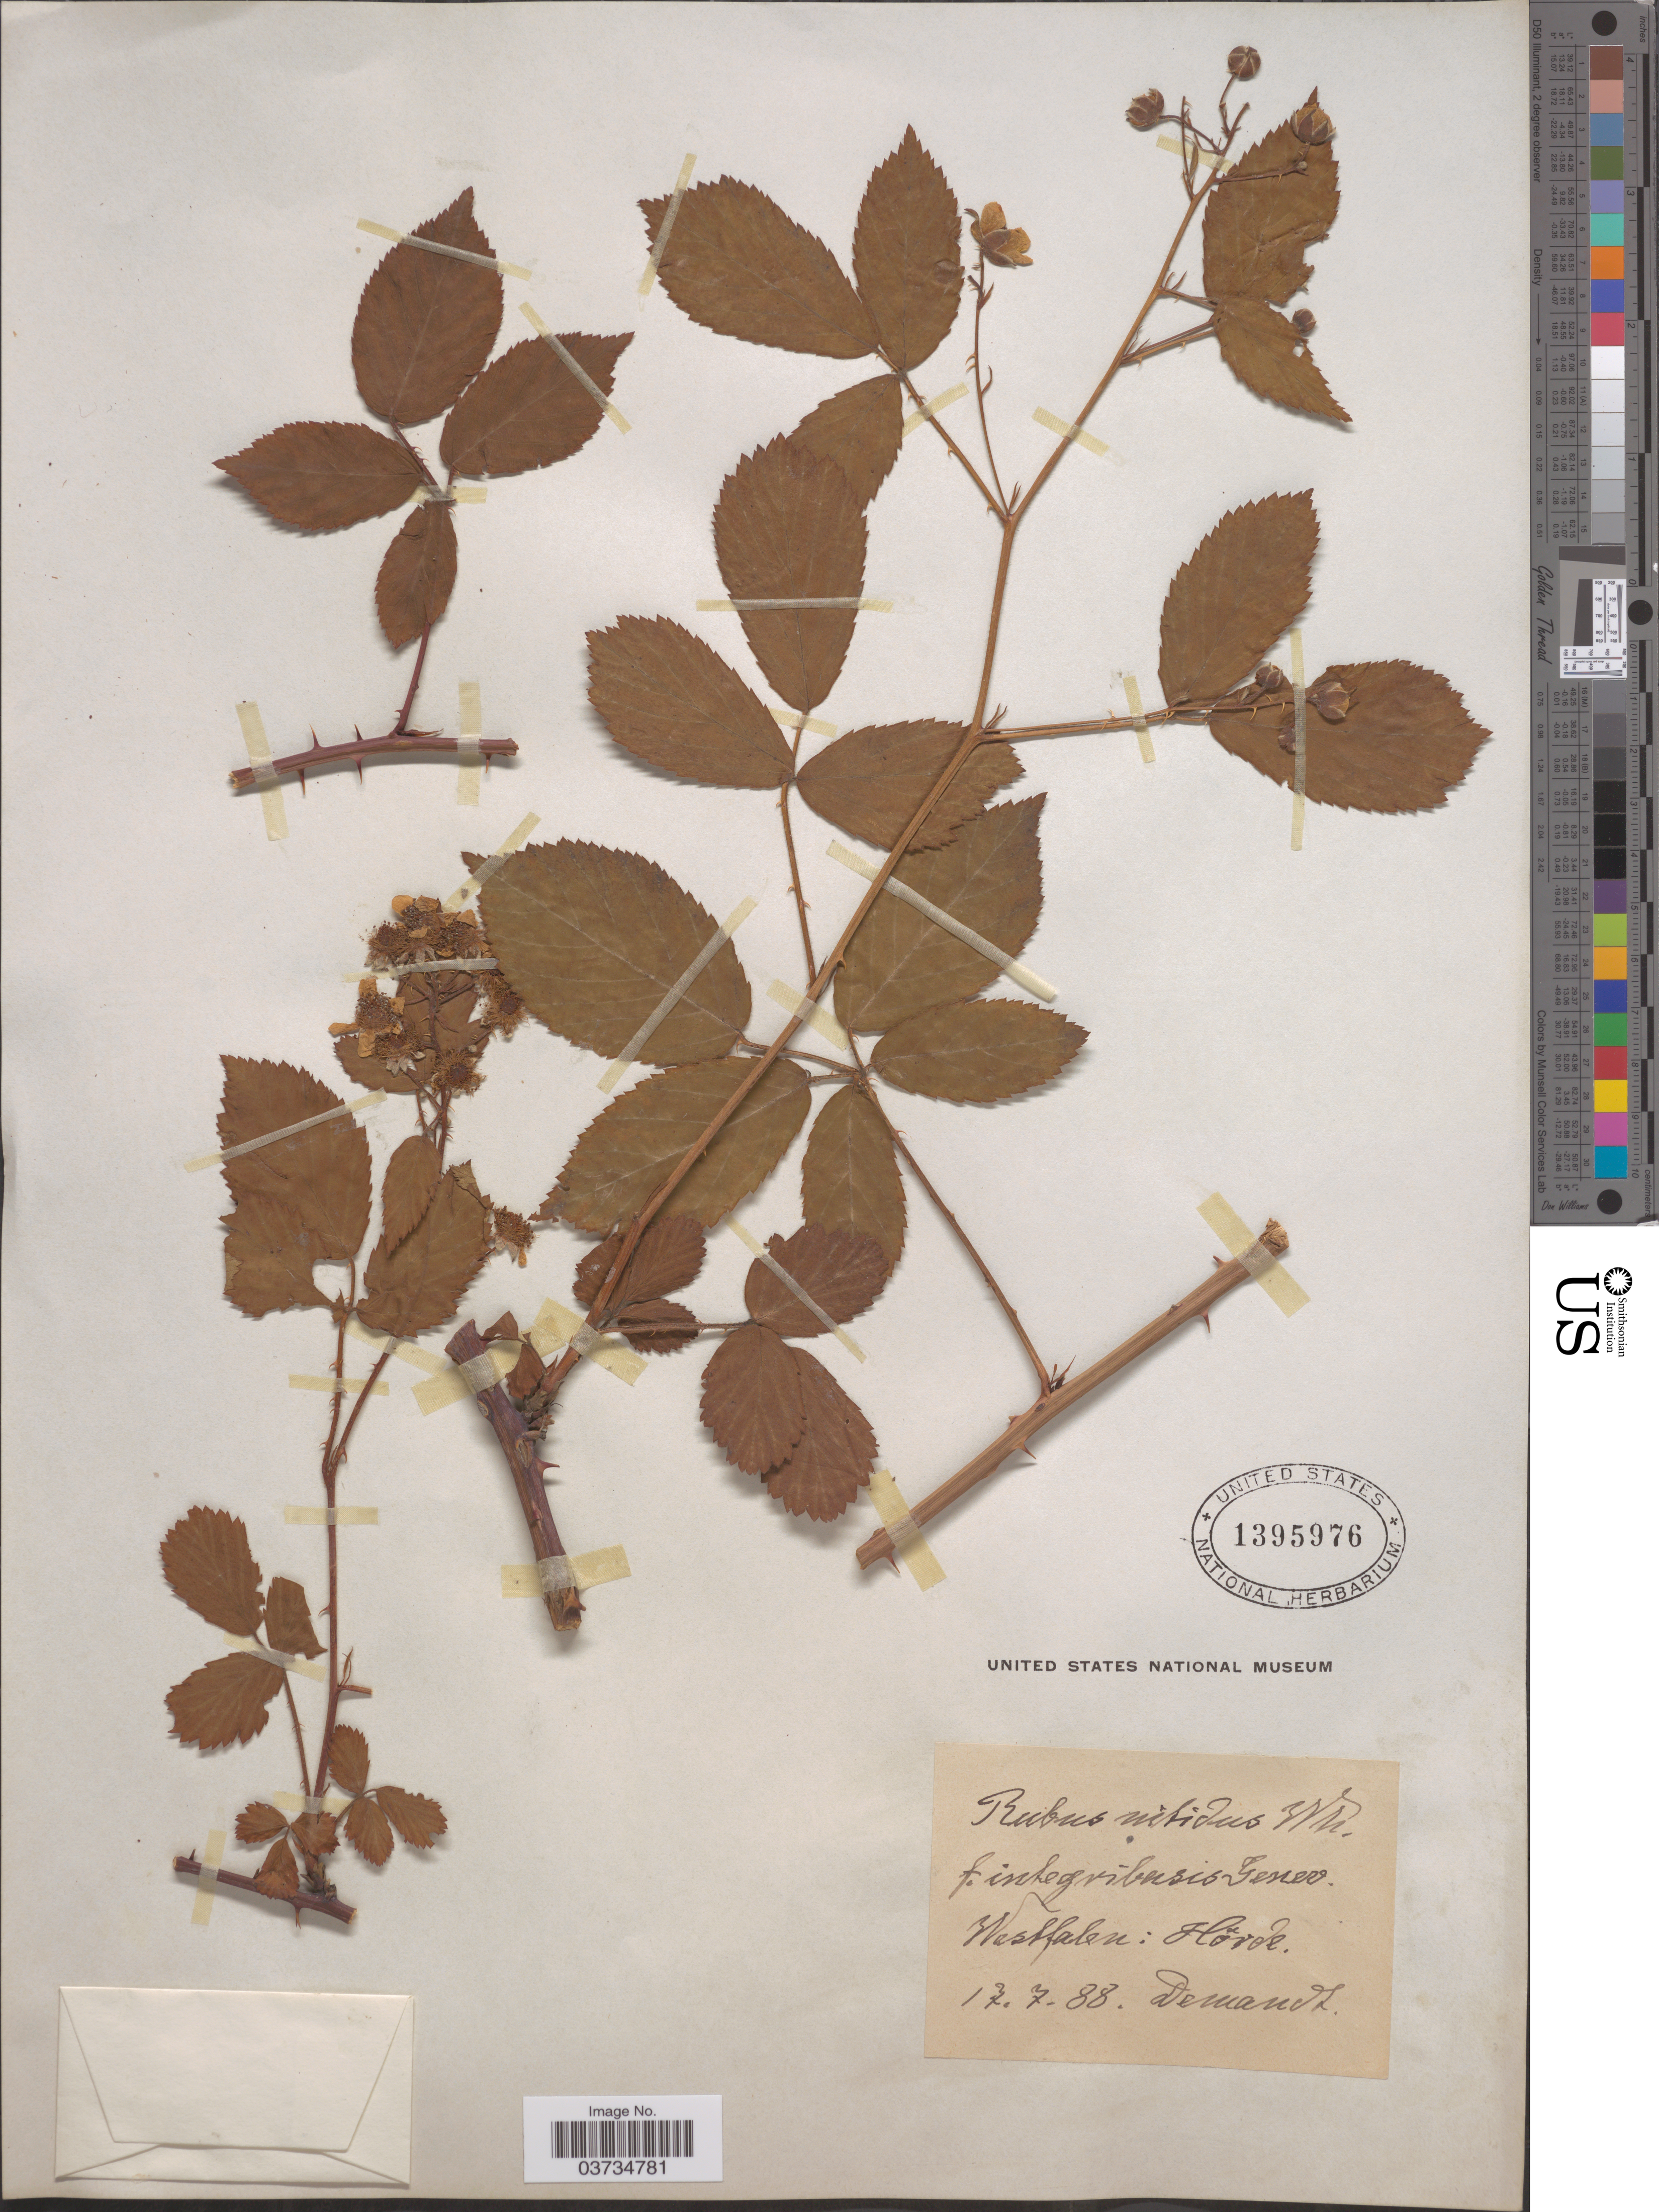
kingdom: Plantae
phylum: Tracheophyta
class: Magnoliopsida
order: Rosales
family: Rosaceae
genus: Rubus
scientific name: Rubus nitidus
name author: Weihe & Nees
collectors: -. Demandt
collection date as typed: Transcribed d/m/y: 17/7/88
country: Germany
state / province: Nordrhein-Westfalen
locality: Westfalen: Hörde.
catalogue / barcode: US 1395976